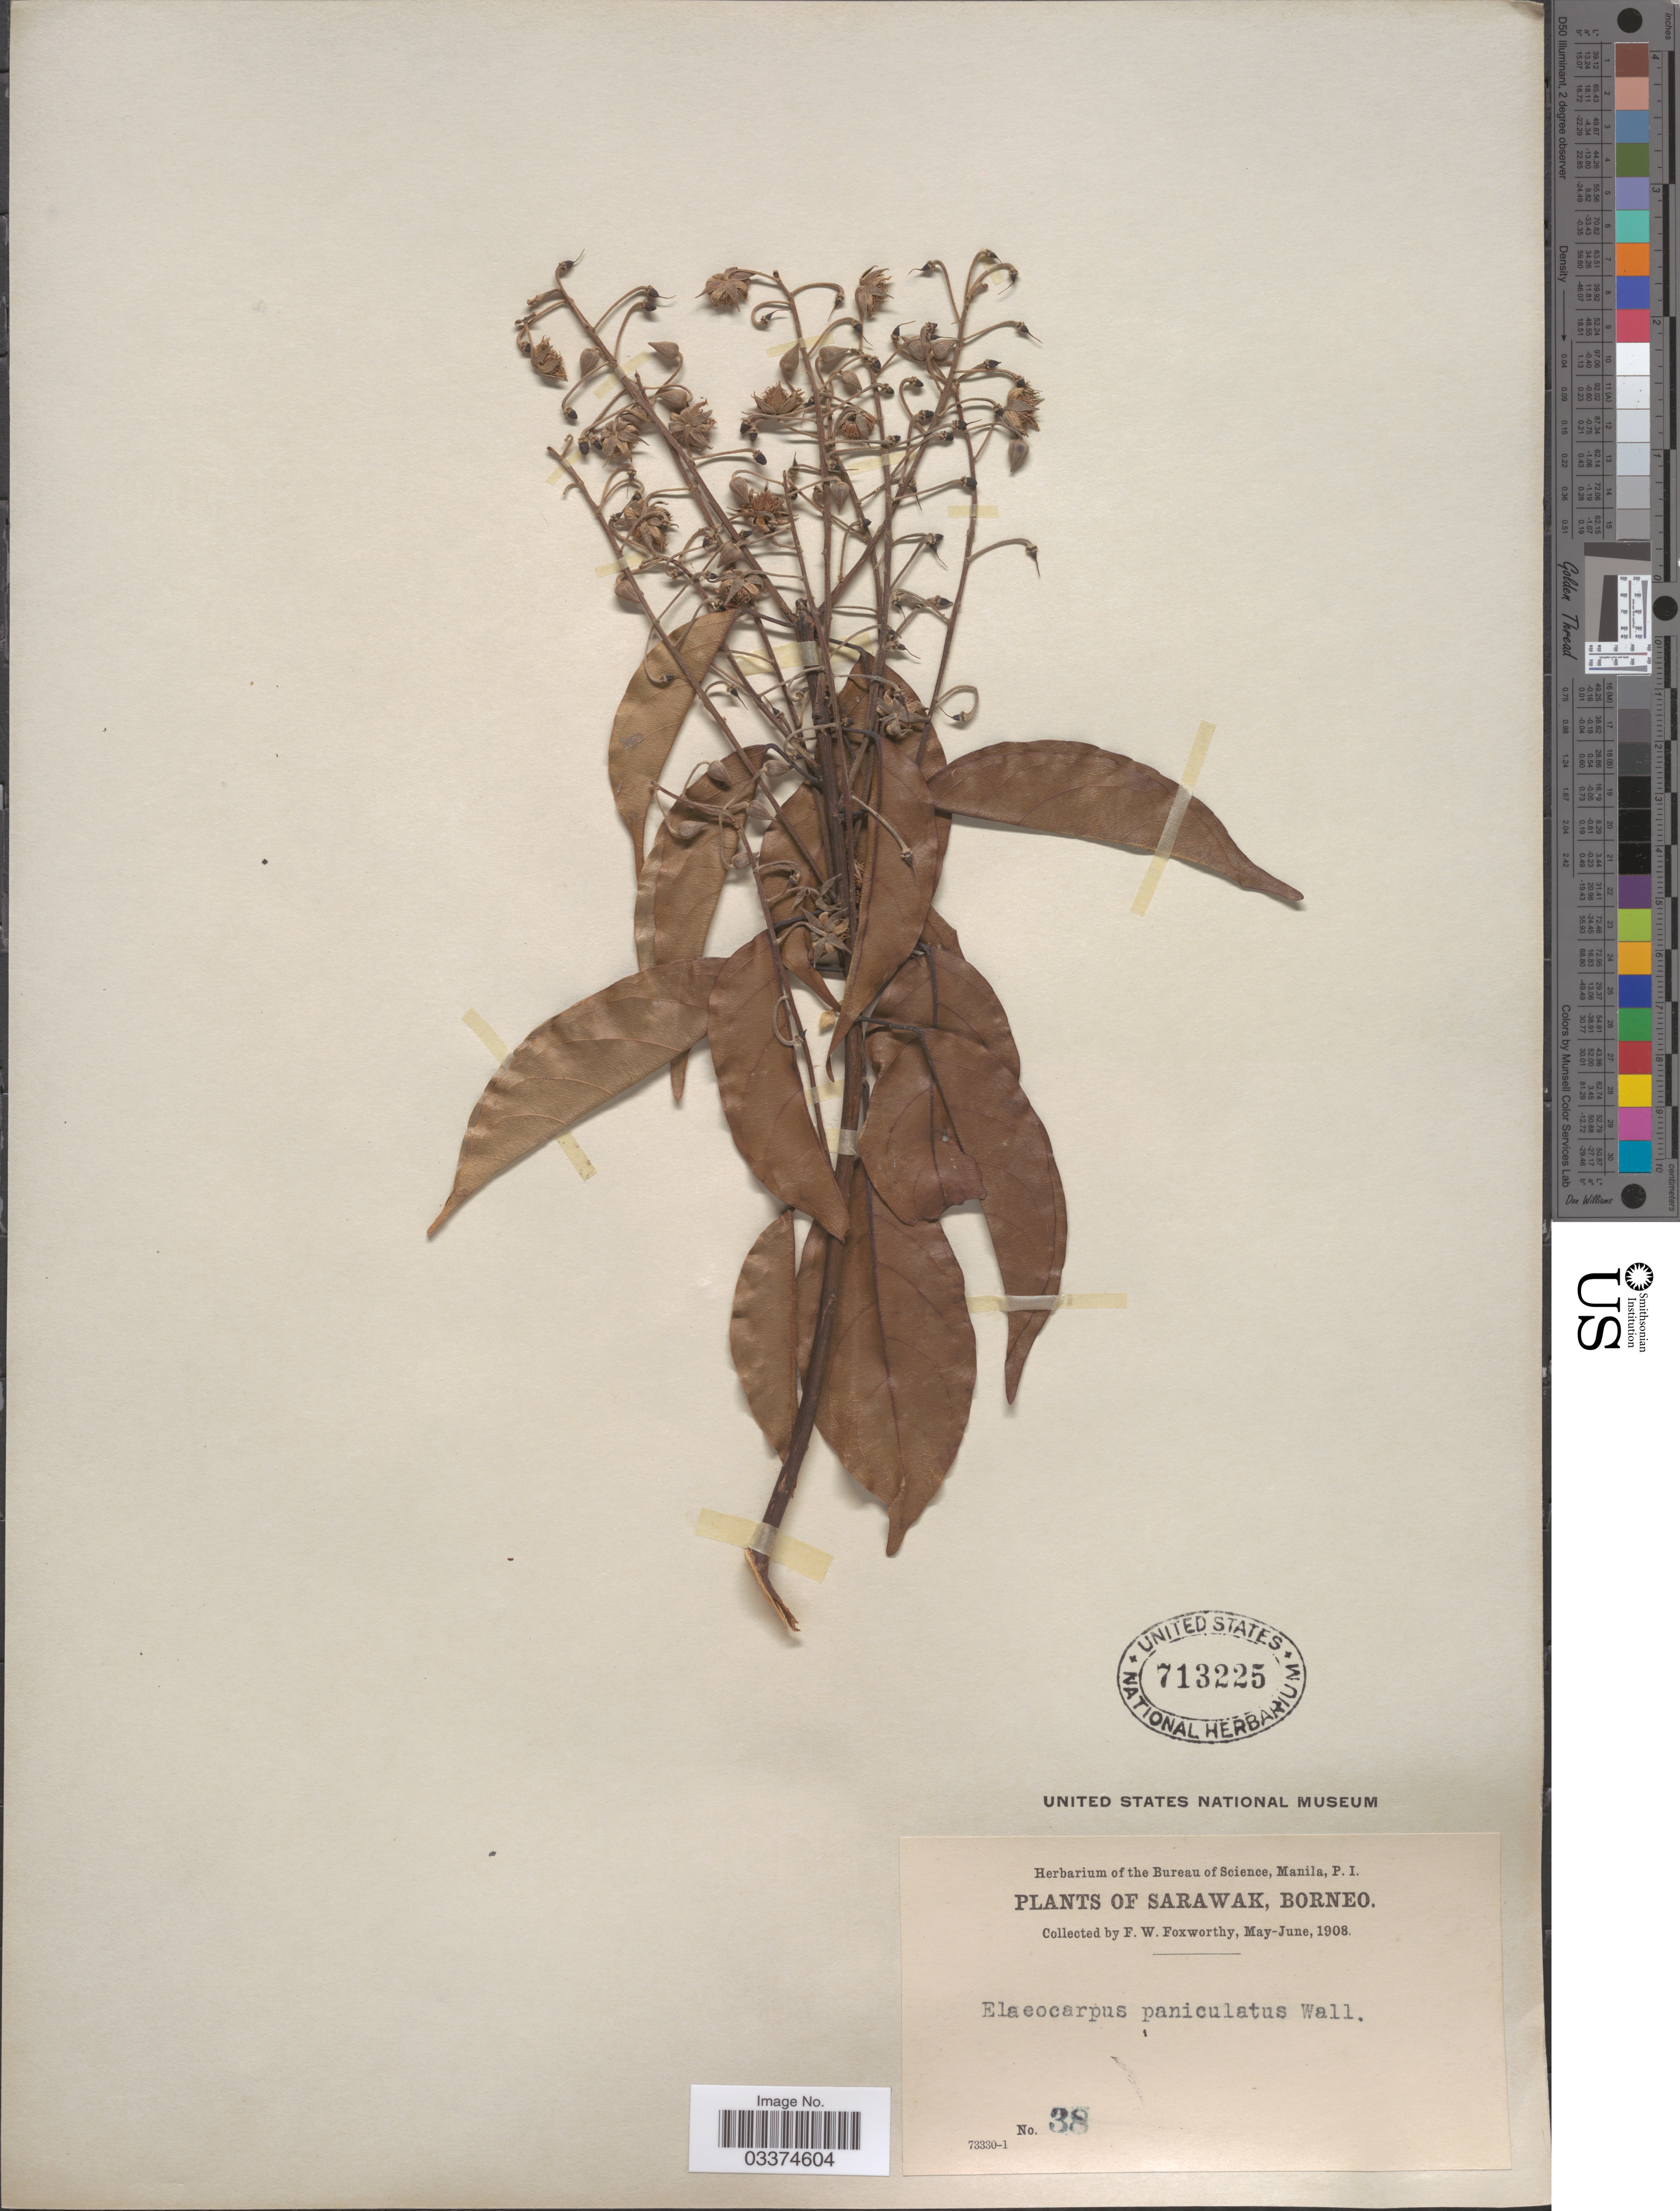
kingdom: Plantae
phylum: Tracheophyta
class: Magnoliopsida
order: Oxalidales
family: Elaeocarpaceae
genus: Elaeocarpus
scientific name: Elaeocarpus paniculatus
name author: Wall. ex K. Müller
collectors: F. W. Foxworthy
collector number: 38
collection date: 1908-05/1908-06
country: Malaysia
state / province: Sarawak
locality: Borneo.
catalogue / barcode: US 713225